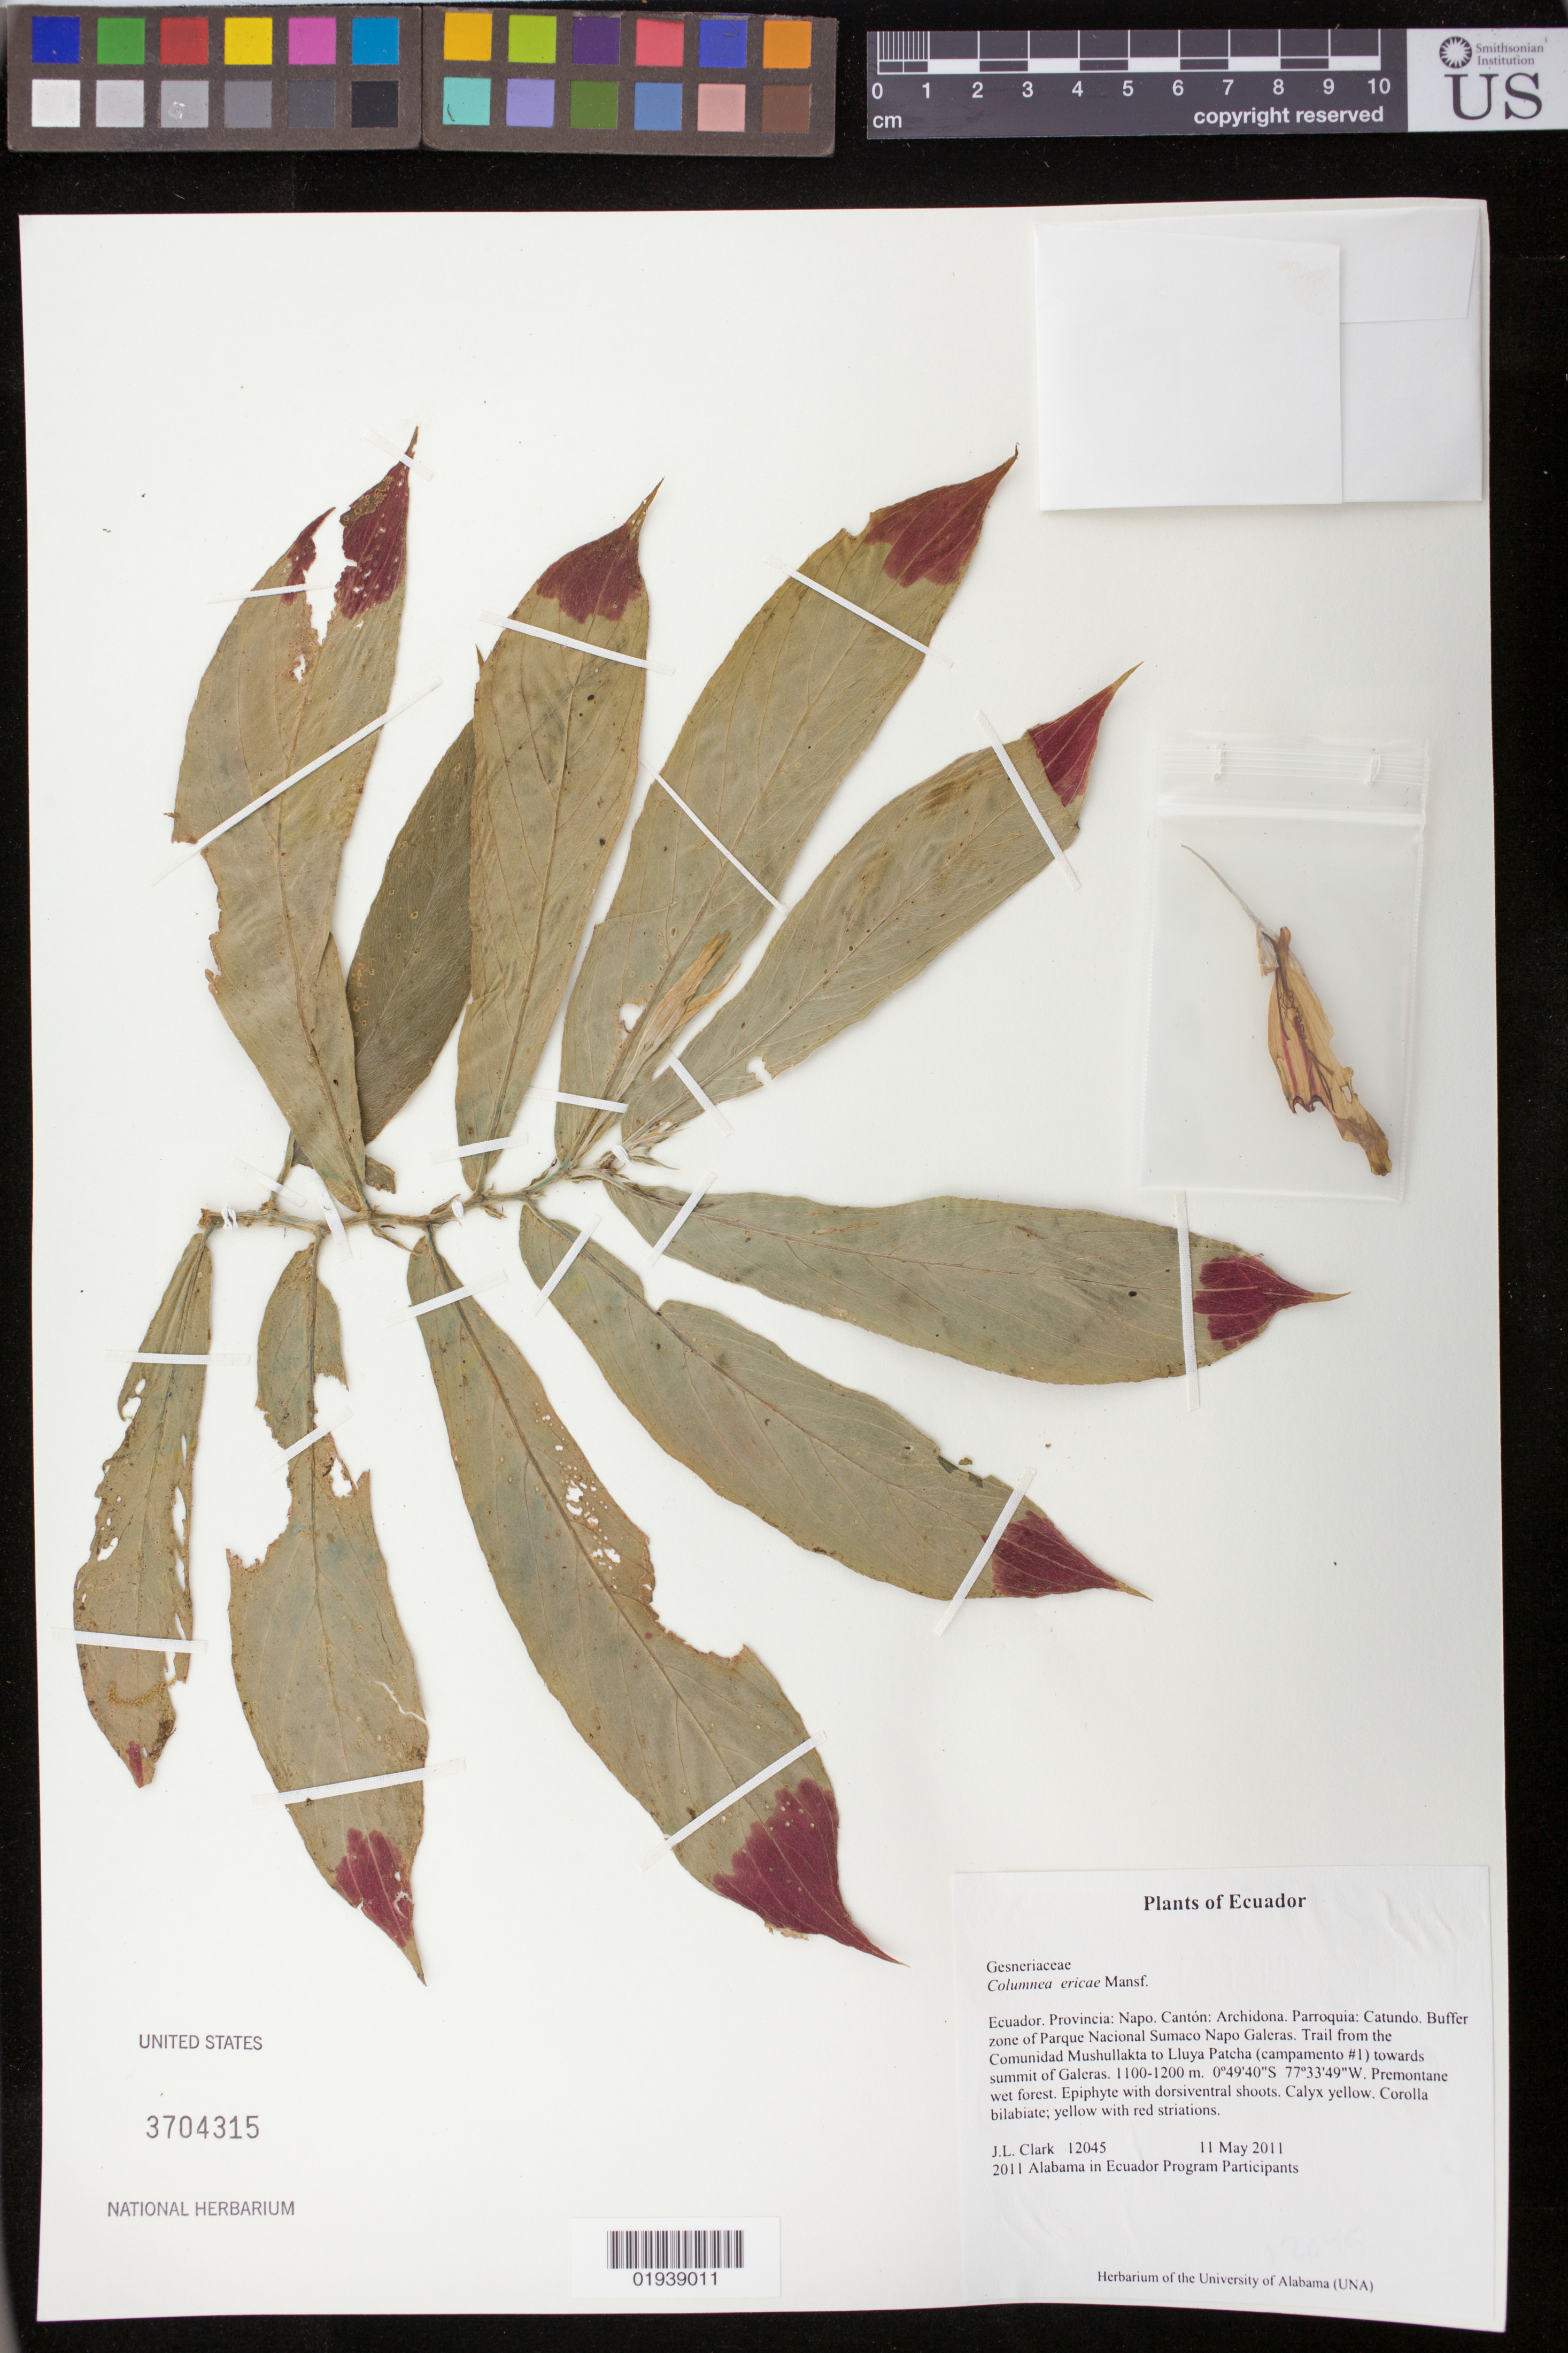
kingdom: Plantae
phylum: Tracheophyta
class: Magnoliopsida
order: Lamiales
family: Gesneriaceae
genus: Columnea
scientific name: Columnea ericae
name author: Mansf.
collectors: J. L. Clark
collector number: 12045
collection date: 2011-05-11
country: Ecuador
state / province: Napo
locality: Canton Archidona, Parroquia Catundo, Buffer zone of Parque National Sumaco Napo Galeras. Trail from the Communidad Mushullakta to Lluya Patcha (campamento #1) towards summit of Galeras.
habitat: Premontane wet forest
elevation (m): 1100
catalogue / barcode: US 3704315